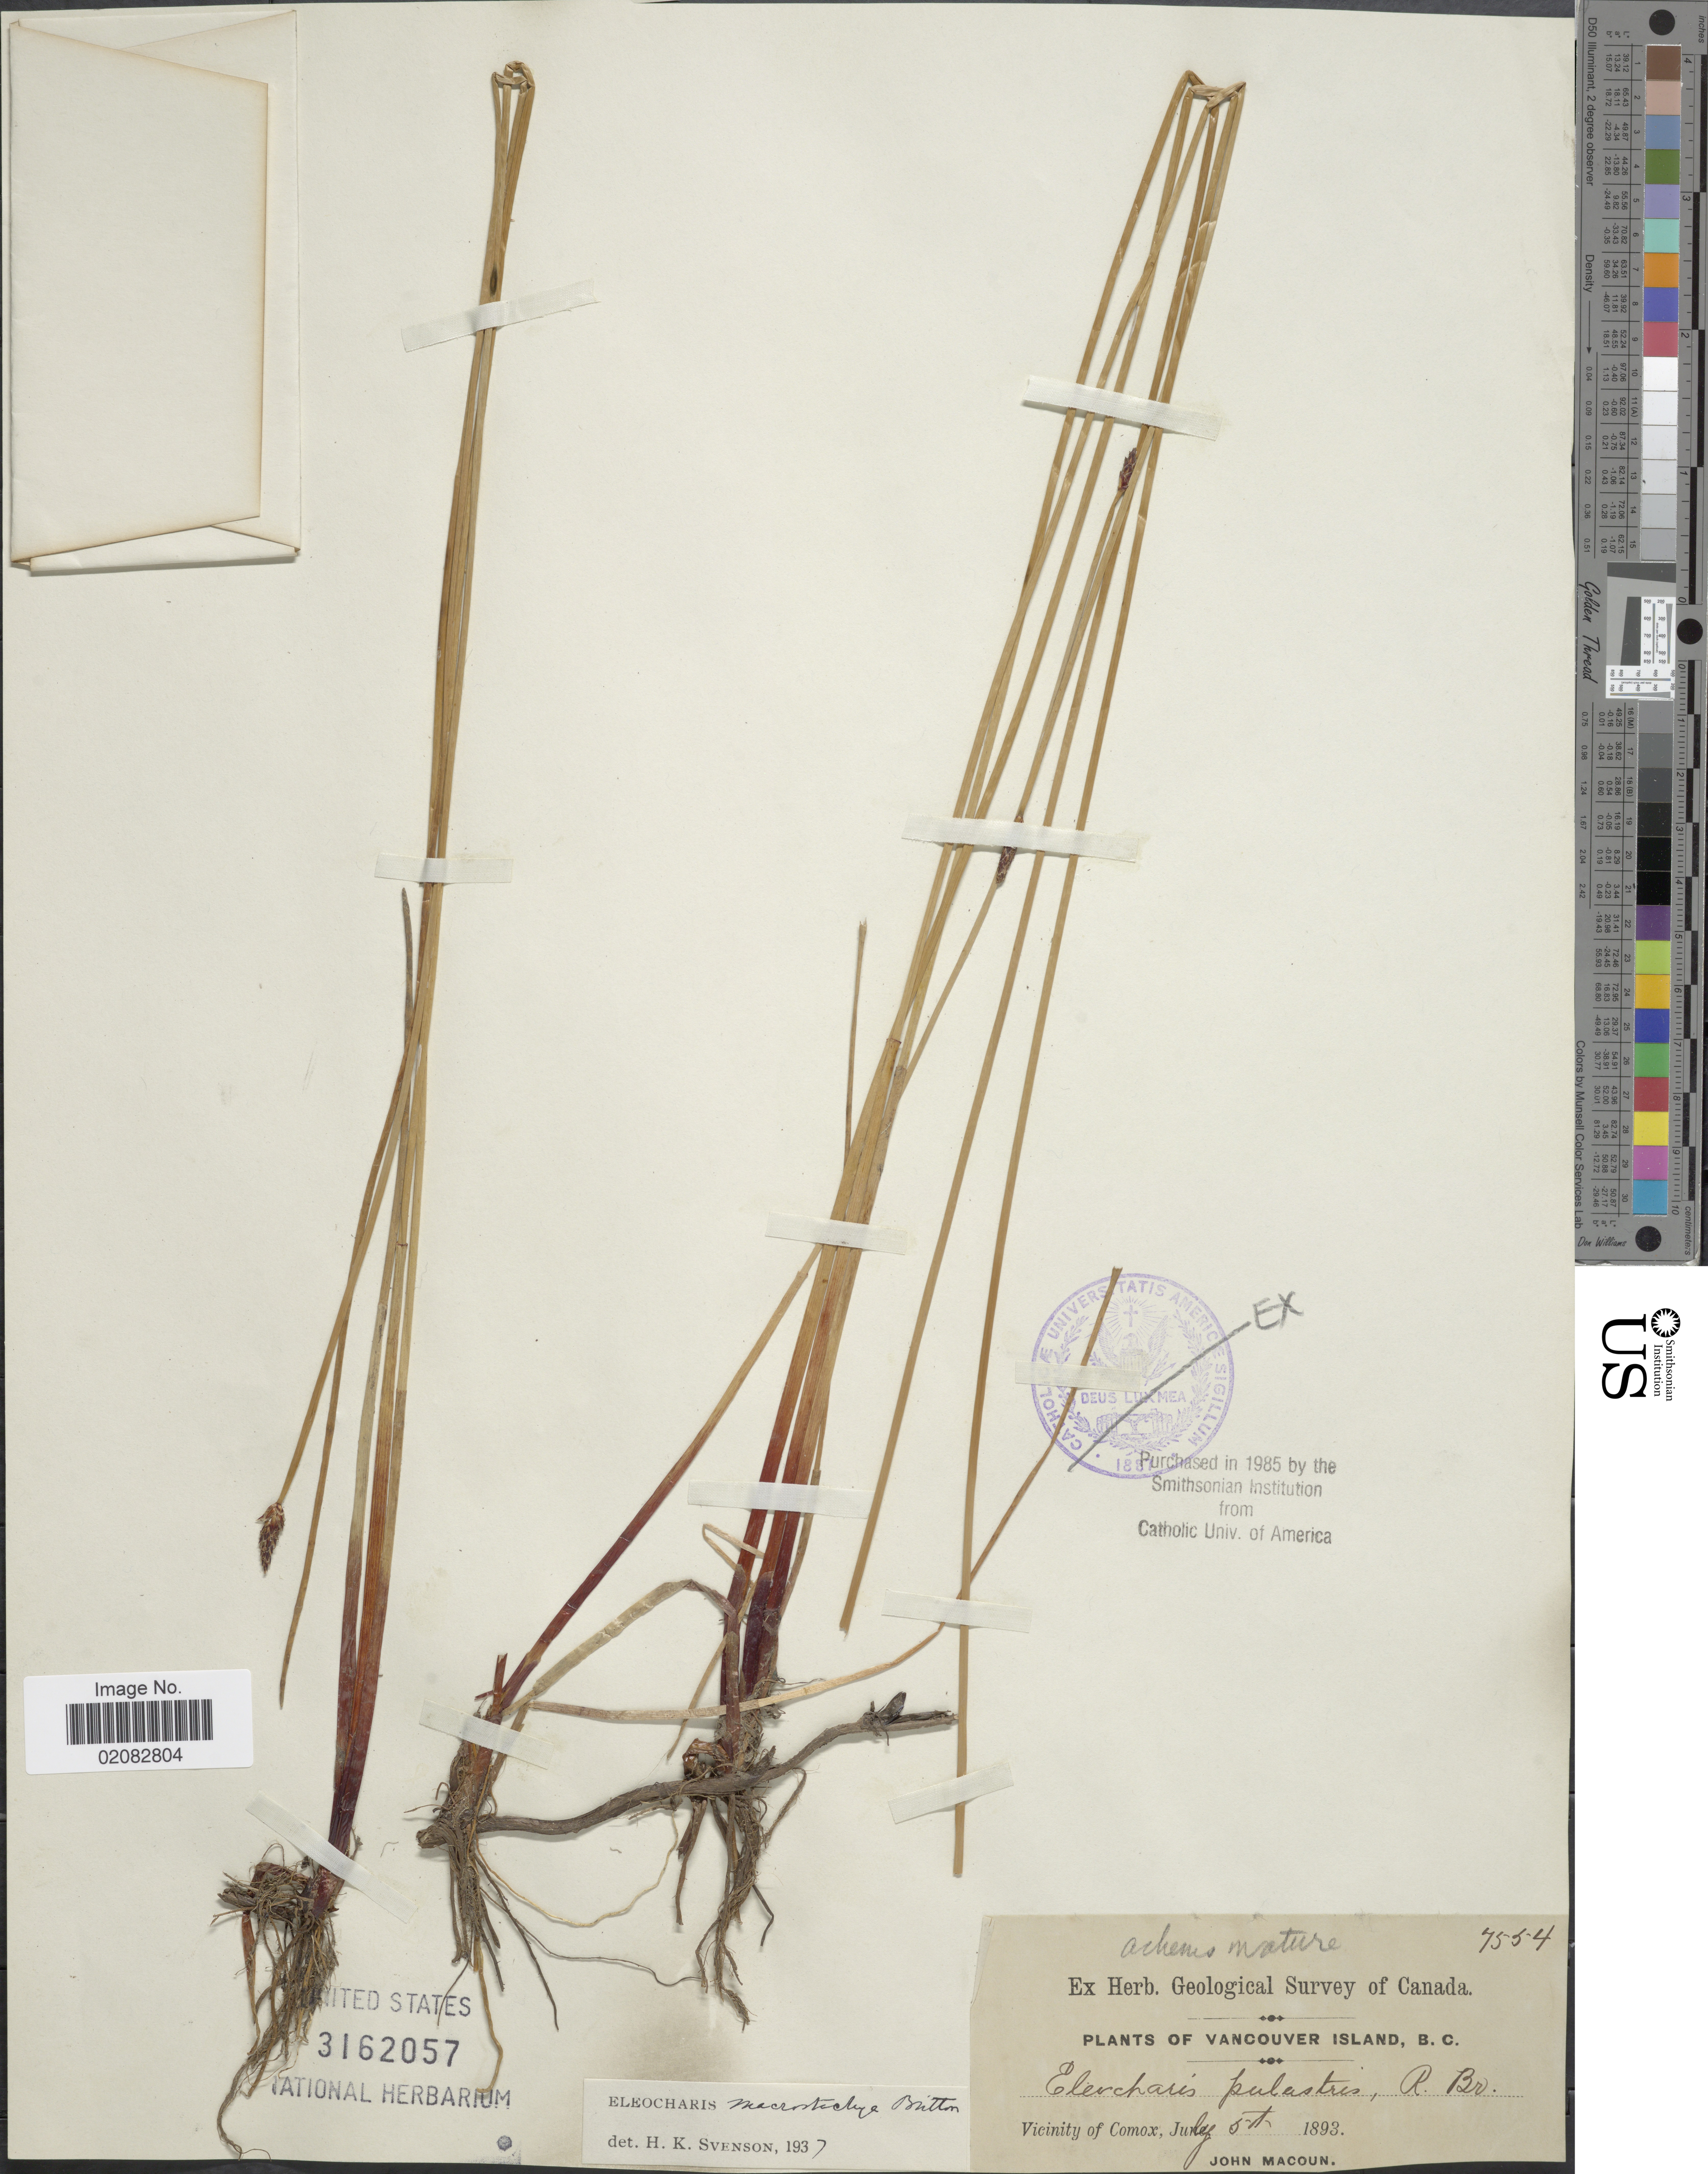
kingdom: Plantae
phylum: Tracheophyta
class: Liliopsida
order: Poales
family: Cyperaceae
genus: Eleocharis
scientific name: Eleocharis macrostachya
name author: Britton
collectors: J. Macoun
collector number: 7554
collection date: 1893-07-05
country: Canada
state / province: British Columbia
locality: Vancouver Island, Vicinity of Comox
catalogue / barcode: US 3162057